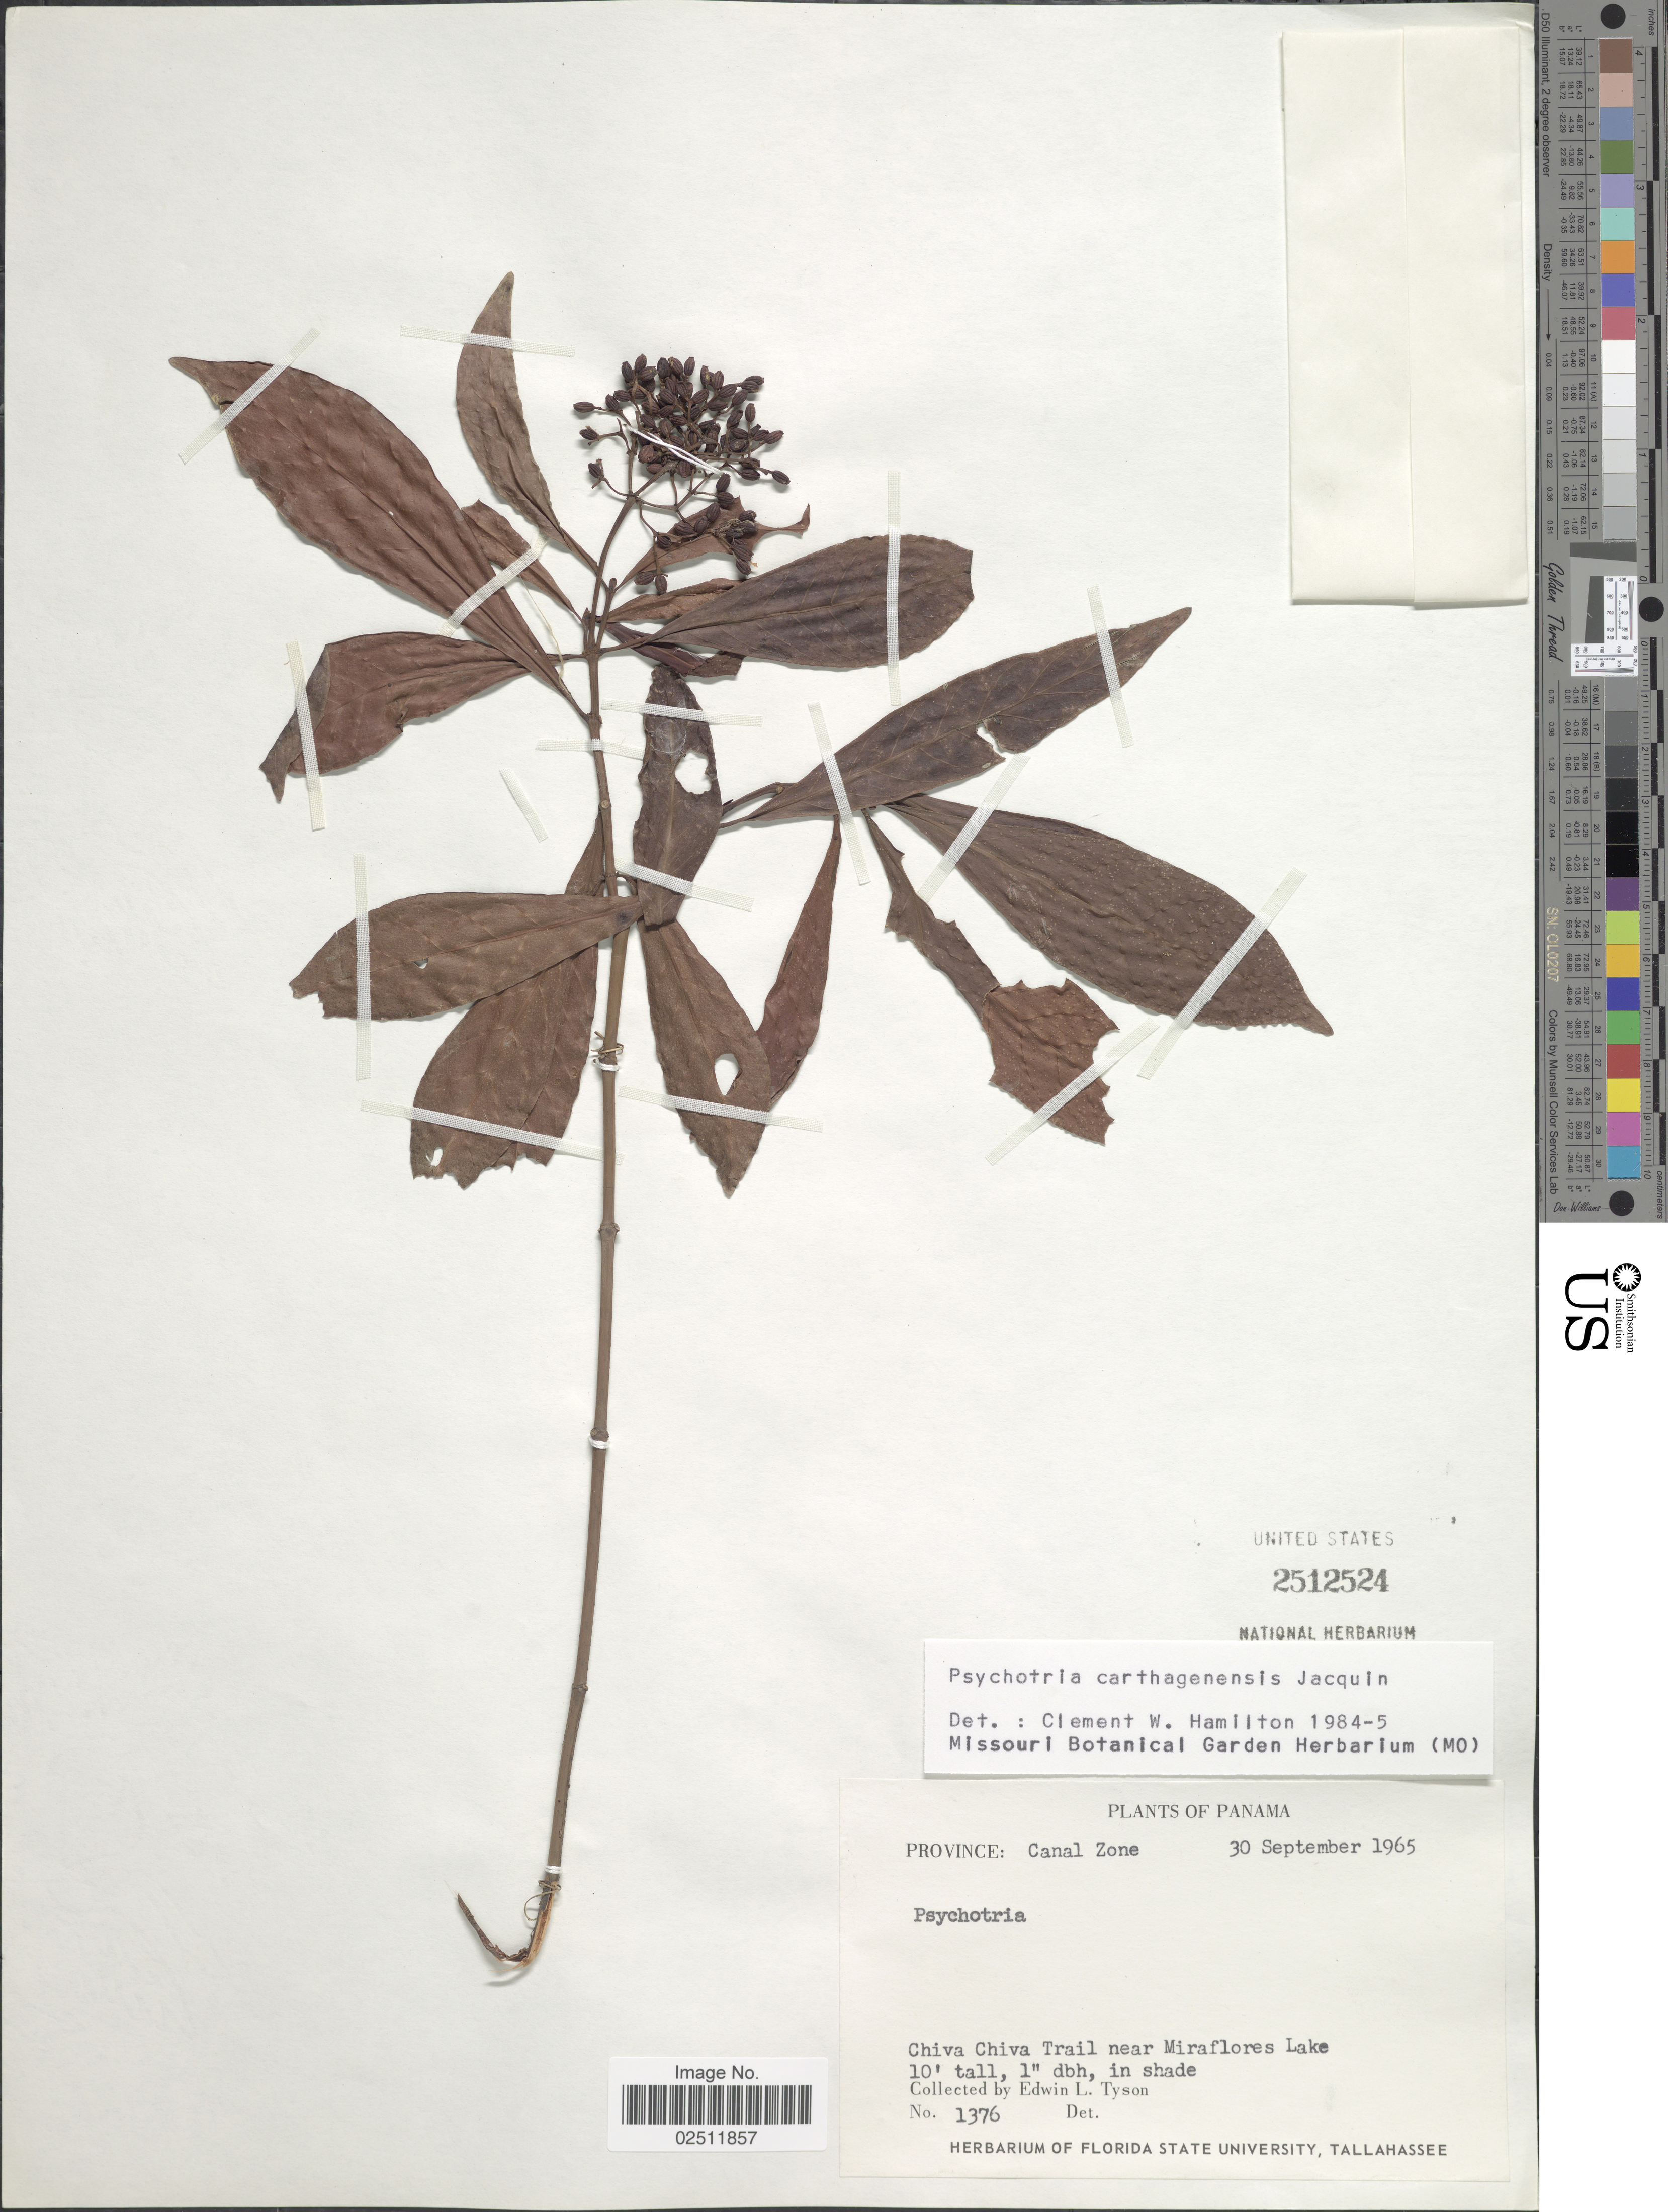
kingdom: Plantae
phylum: Tracheophyta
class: Magnoliopsida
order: Gentianales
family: Rubiaceae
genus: Psychotria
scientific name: Psychotria carthagenensis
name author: Jacq.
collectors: E. L. Tyson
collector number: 1376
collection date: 1965-09-30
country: Panama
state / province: Panamá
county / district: Canal Zone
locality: Province: Canal Zone. Chiva Chiva Trail near Miraflores Lake.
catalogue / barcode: US 2512524